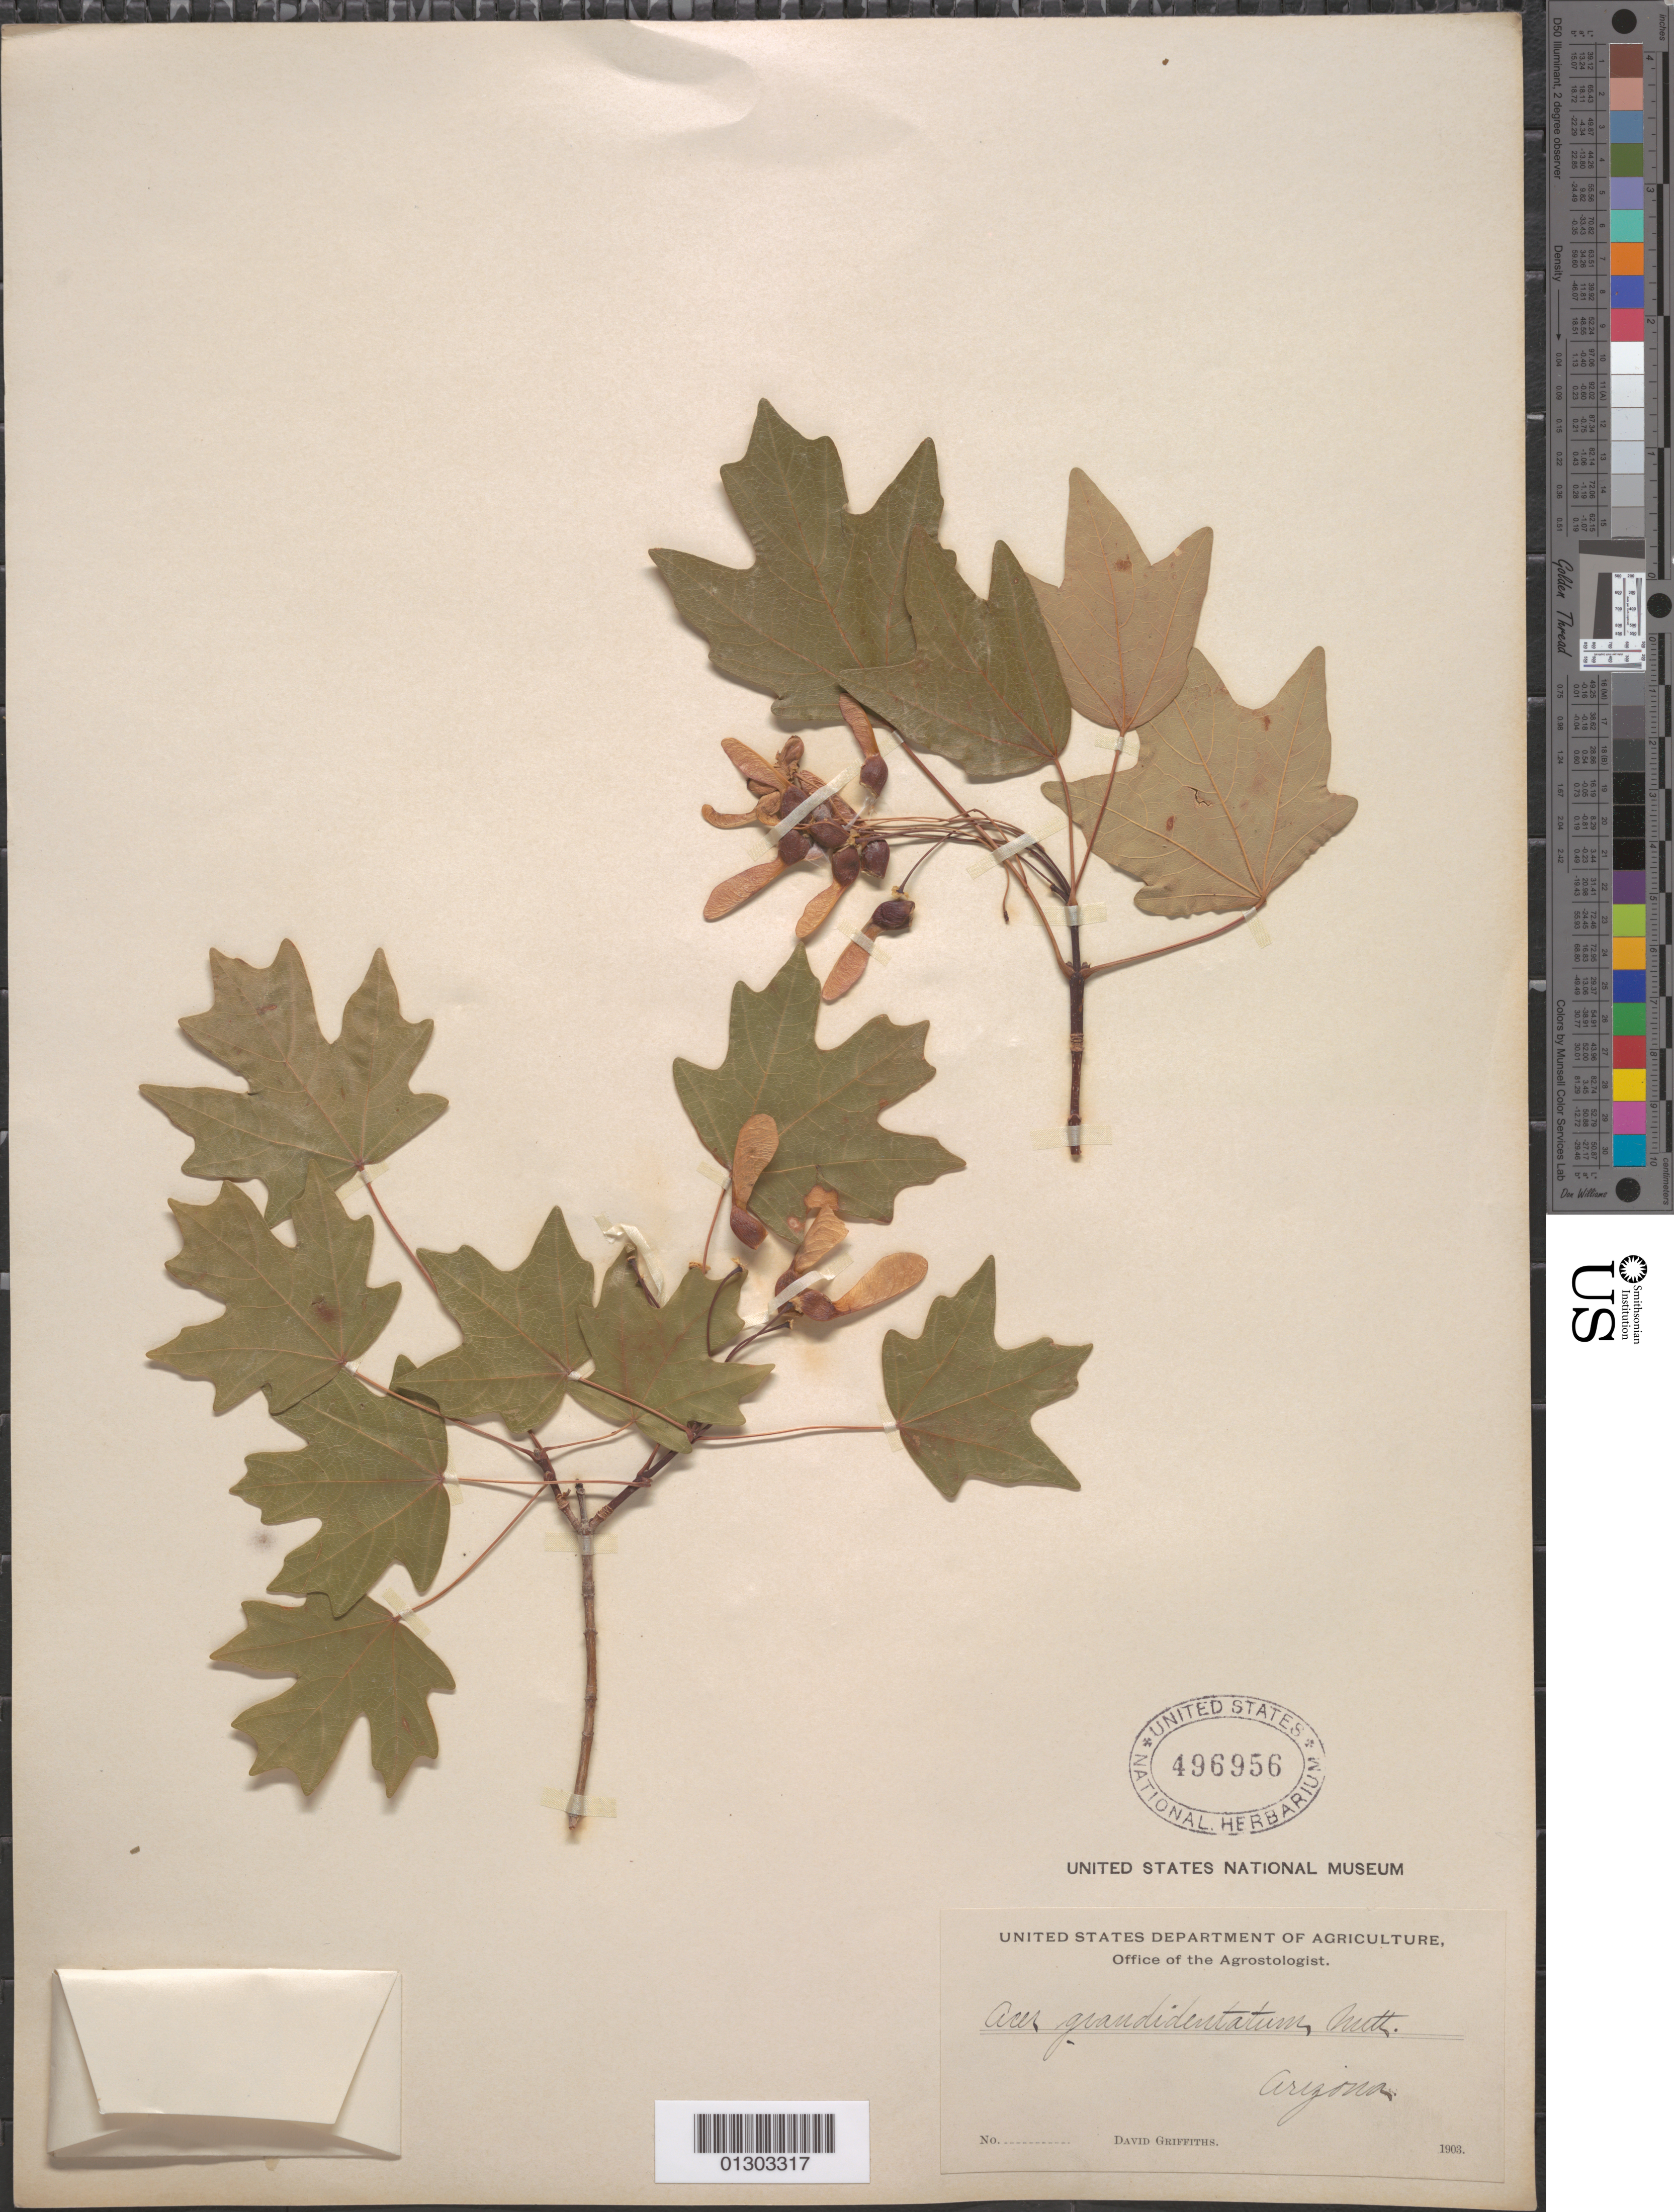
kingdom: Plantae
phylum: Tracheophyta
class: Magnoliopsida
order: Sapindales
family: Sapindaceae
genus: Acer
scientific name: Acer grandidentatum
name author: Nutt.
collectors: D. Griffiths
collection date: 1903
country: United States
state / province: Arizona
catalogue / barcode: US 496956